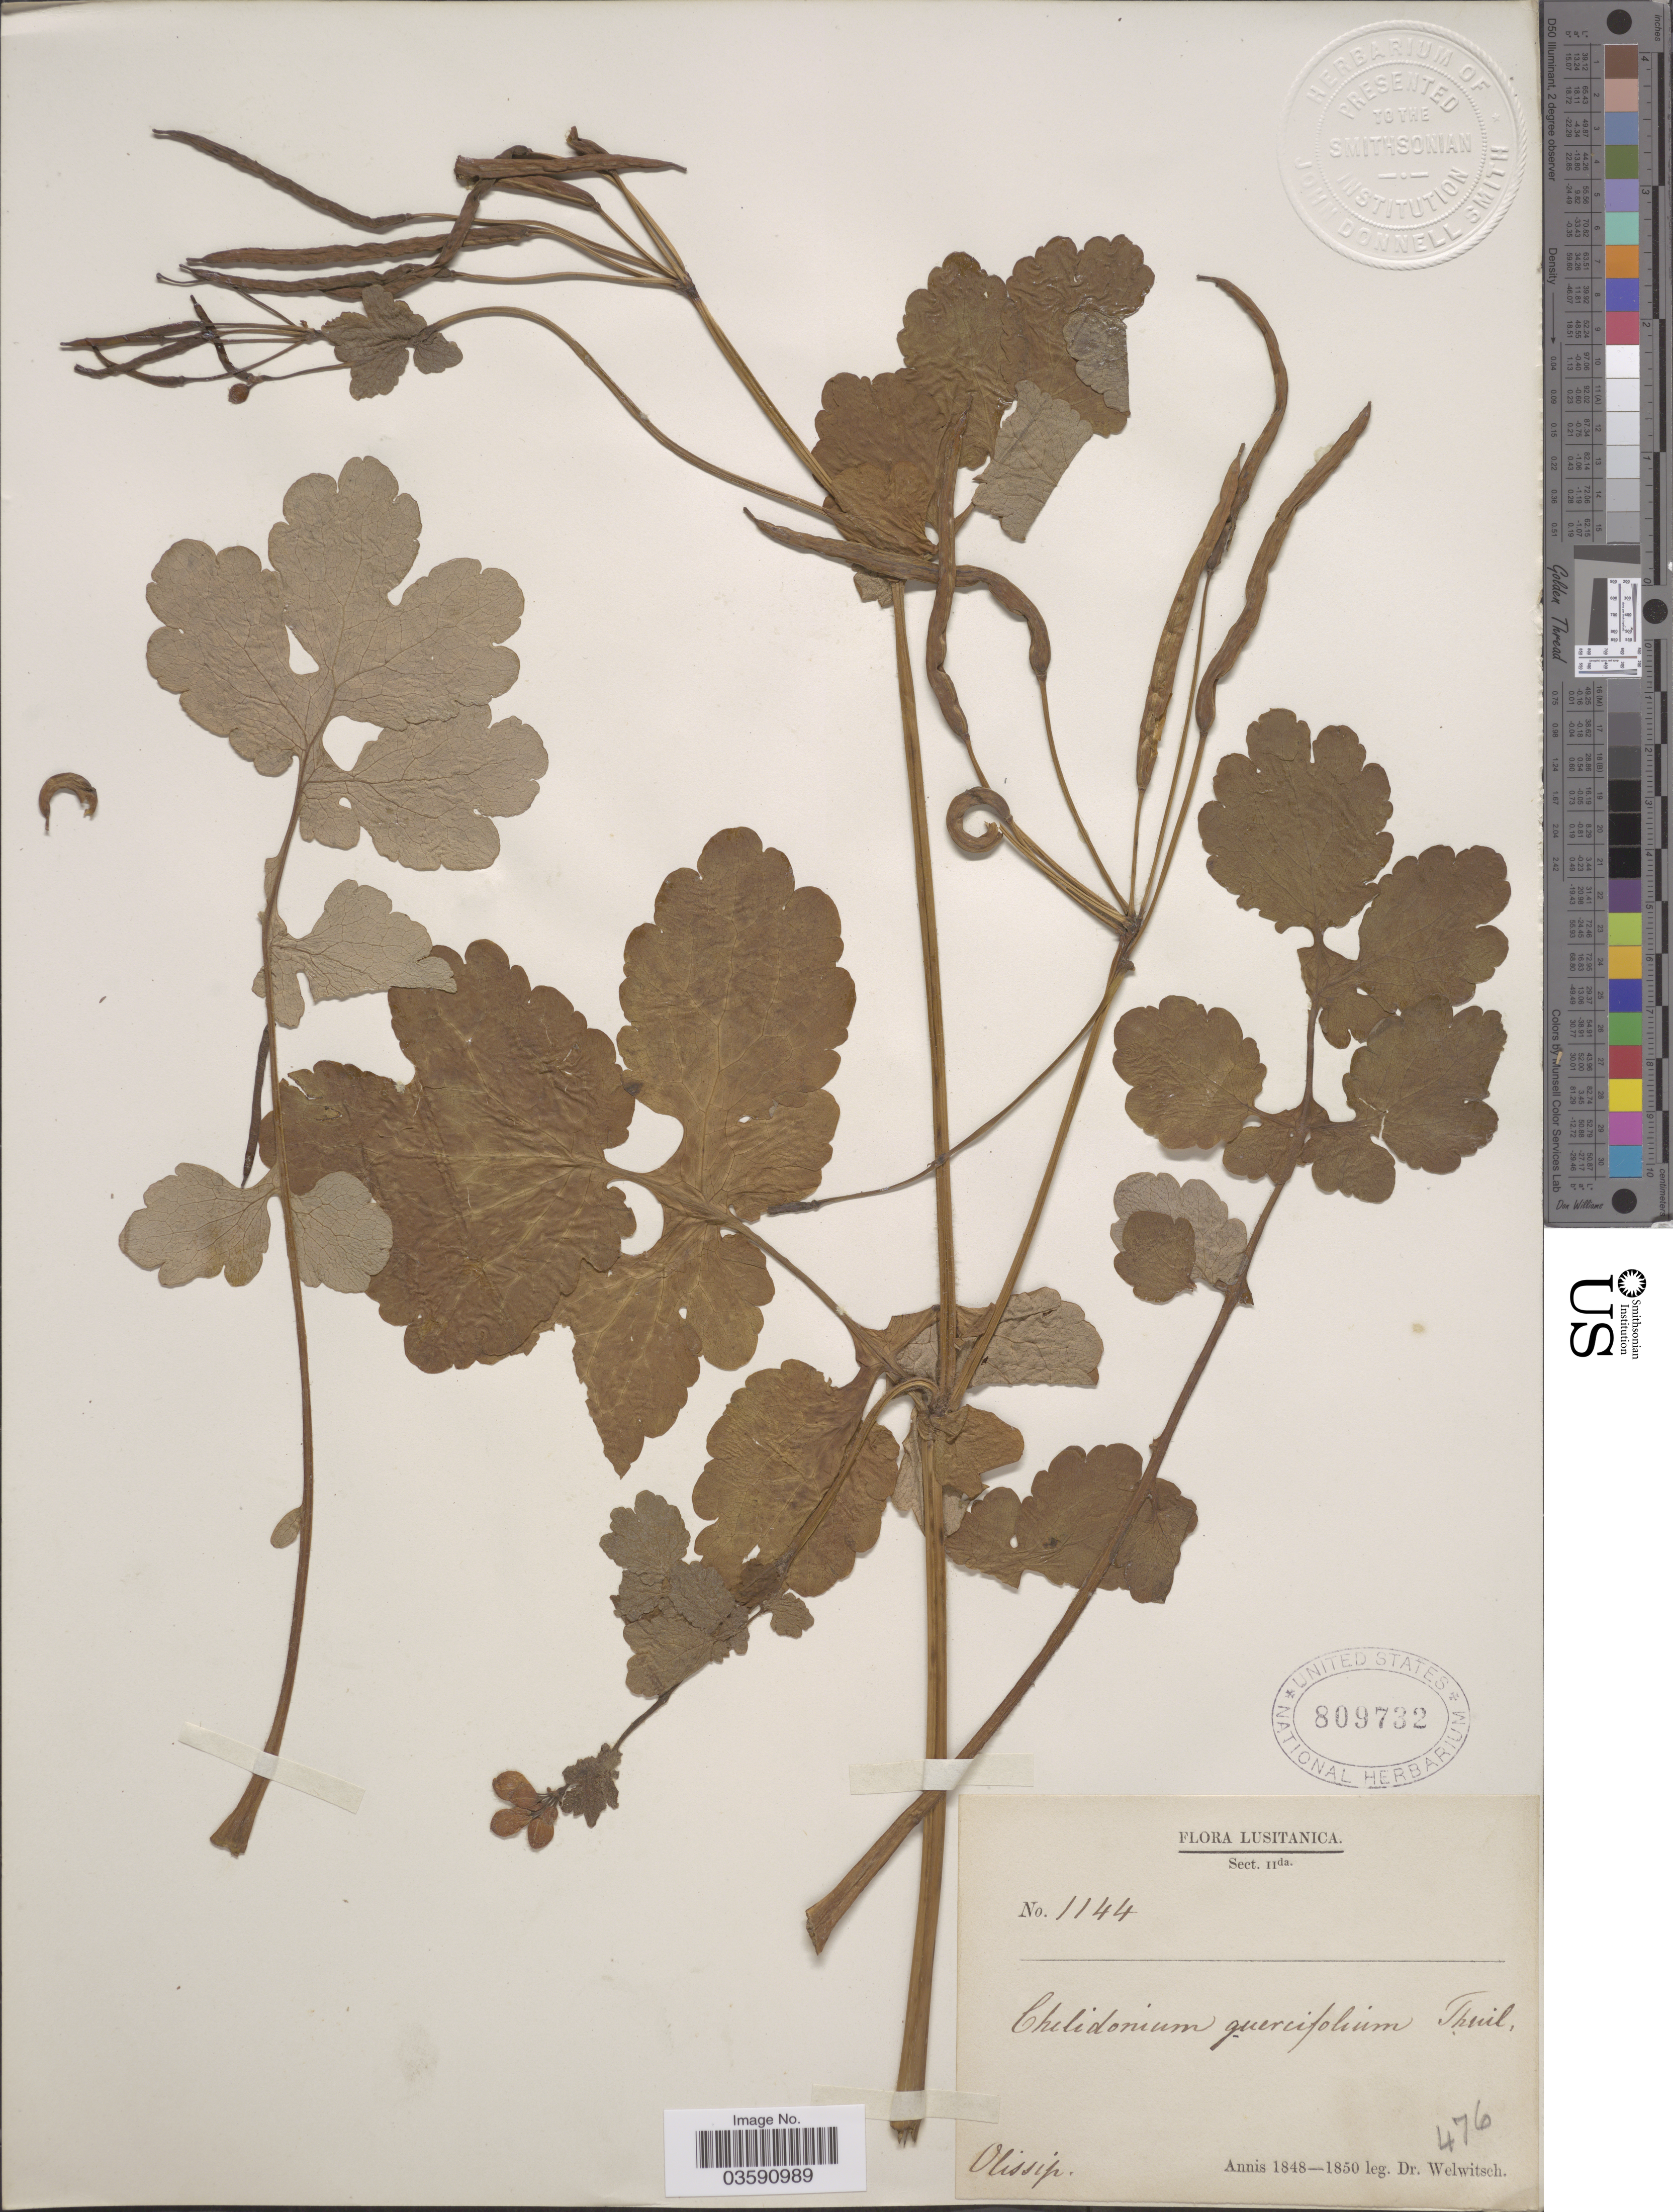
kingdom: Plantae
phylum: Tracheophyta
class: Magnoliopsida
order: Ranunculales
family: Papaveraceae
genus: Chelidonium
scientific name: Chelidonium quercifolium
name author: P. Willemet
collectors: -. Welwitsch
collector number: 1144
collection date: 1848/1850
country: Portugal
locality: Lusitanica. Olissip. [unsure placement]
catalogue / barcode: US 809732